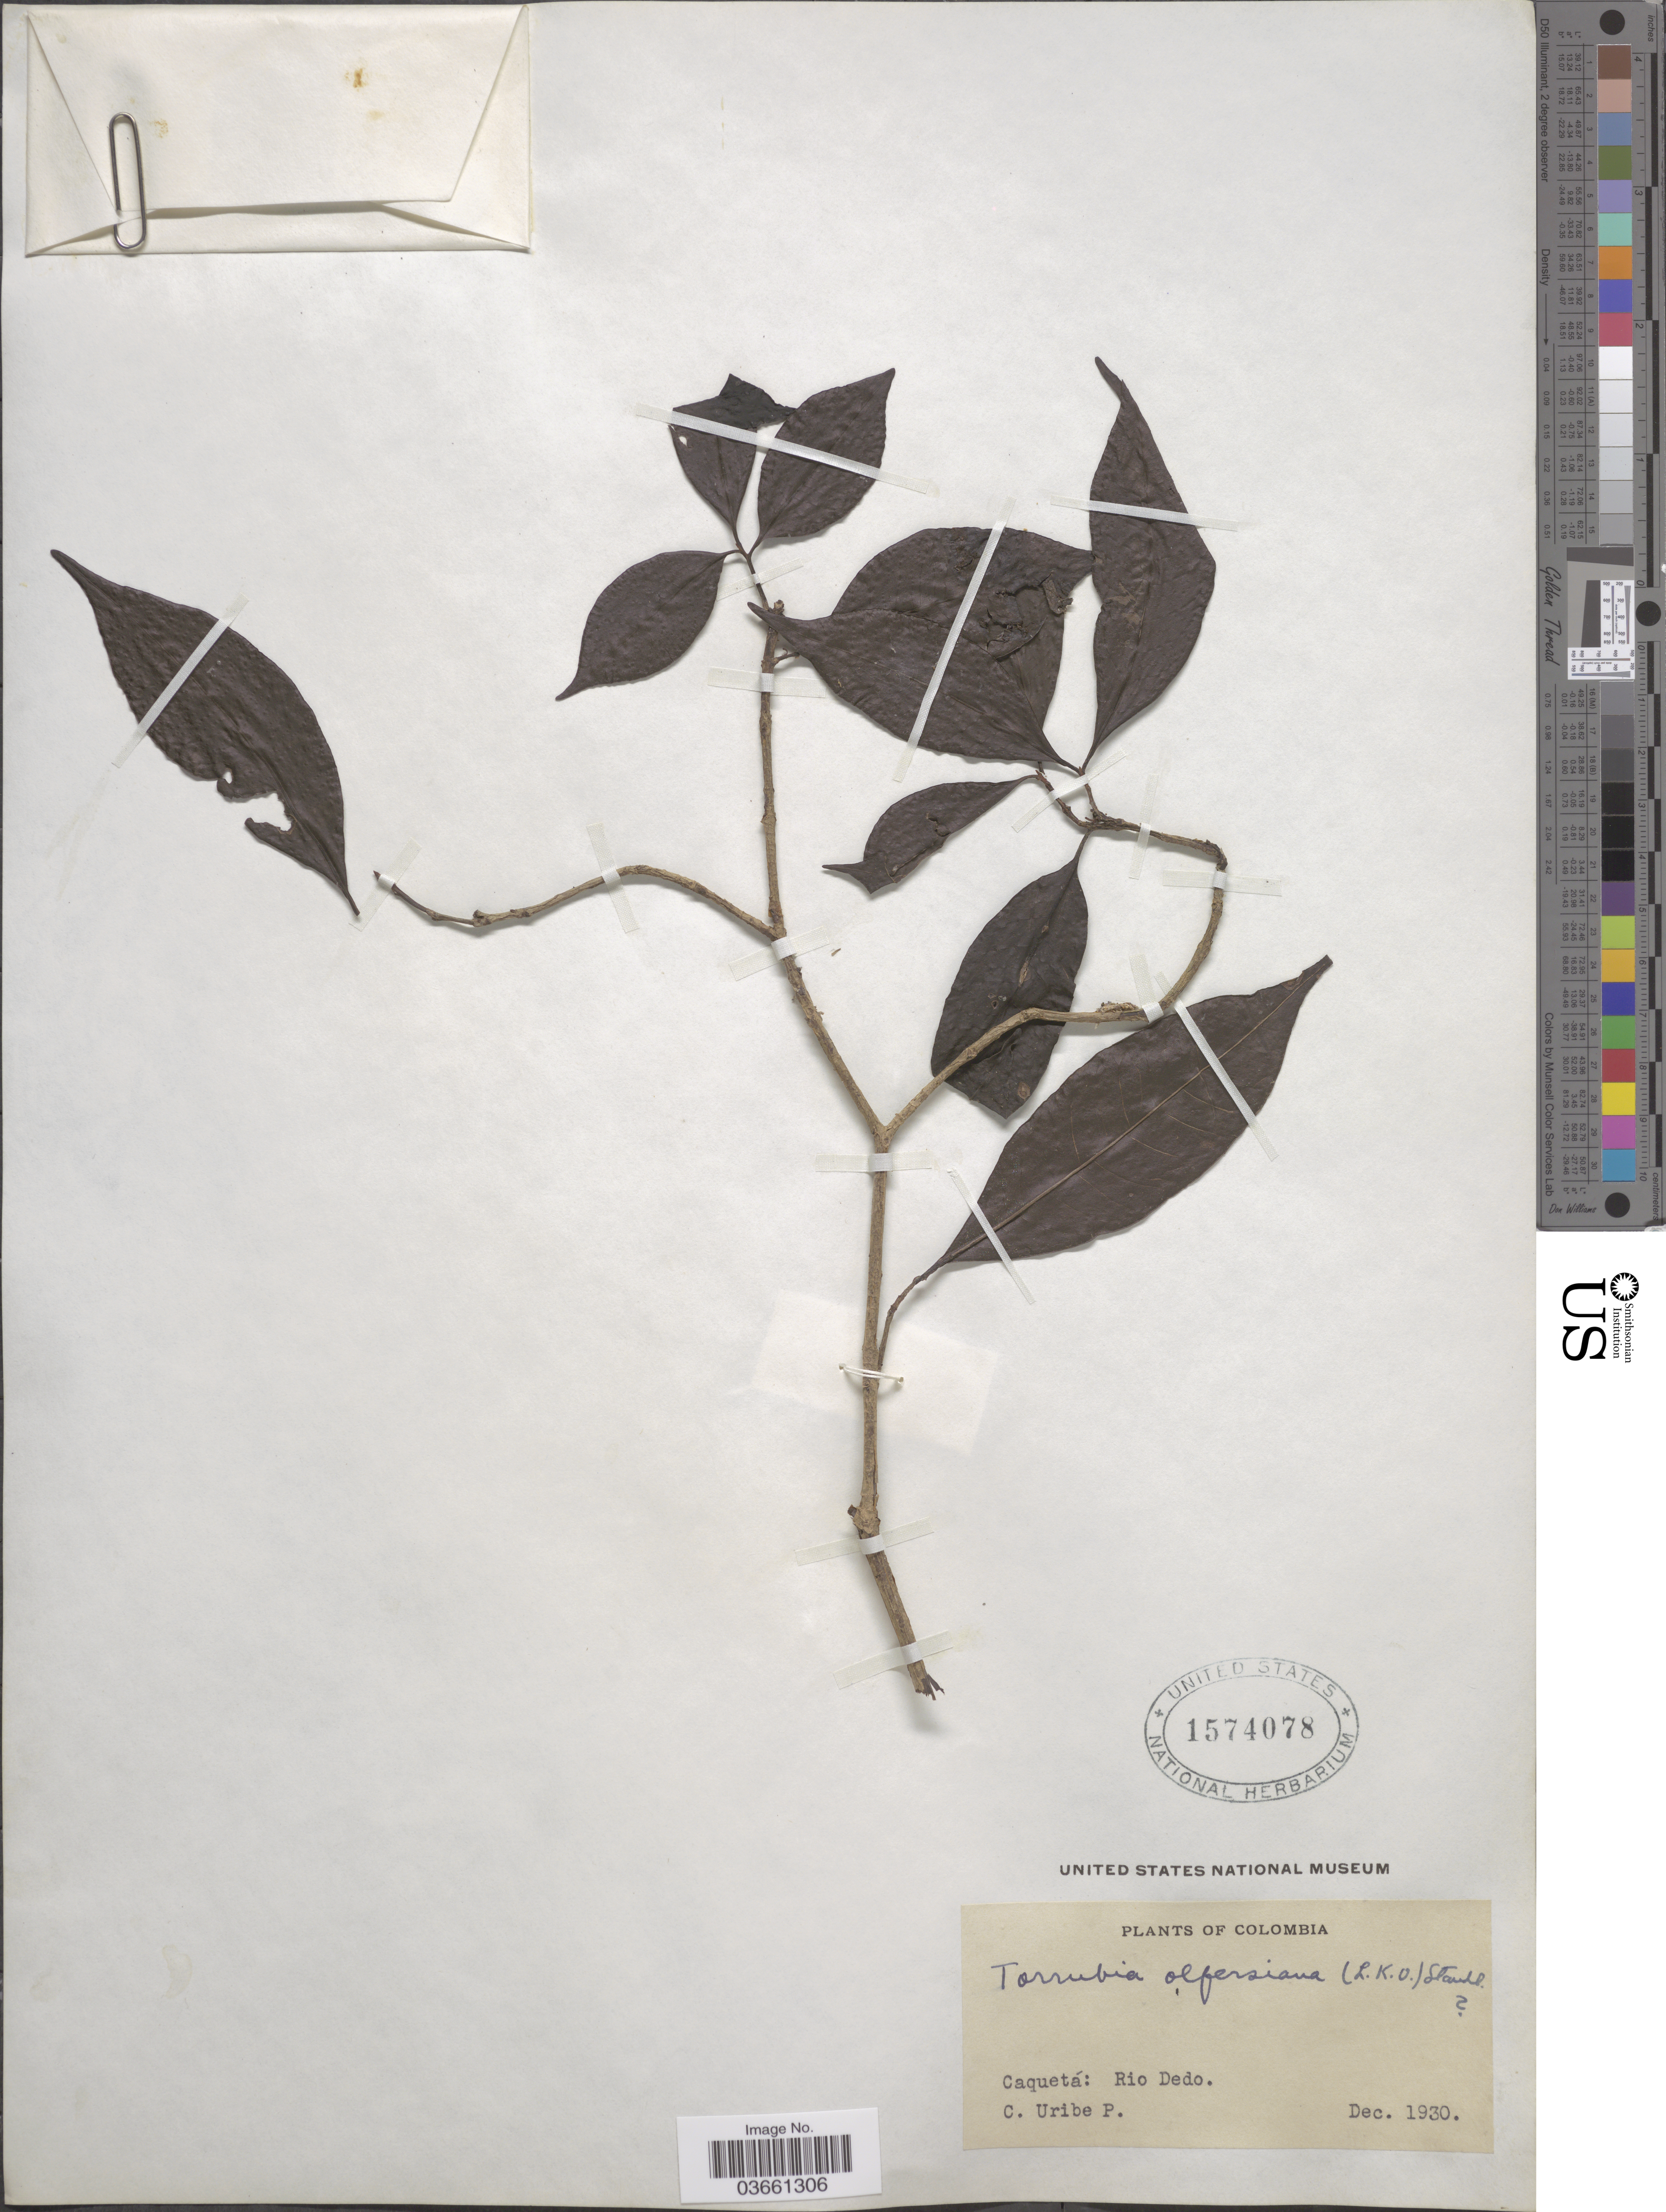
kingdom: Plantae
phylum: Tracheophyta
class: Magnoliopsida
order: Caryophyllales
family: Nyctaginaceae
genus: Guapira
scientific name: Guapira opposita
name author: (Vell.) Reitz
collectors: C. Uribe P.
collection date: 1930-12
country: Colombia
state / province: Caquetá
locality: Rio Dedo.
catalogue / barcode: US 1574078